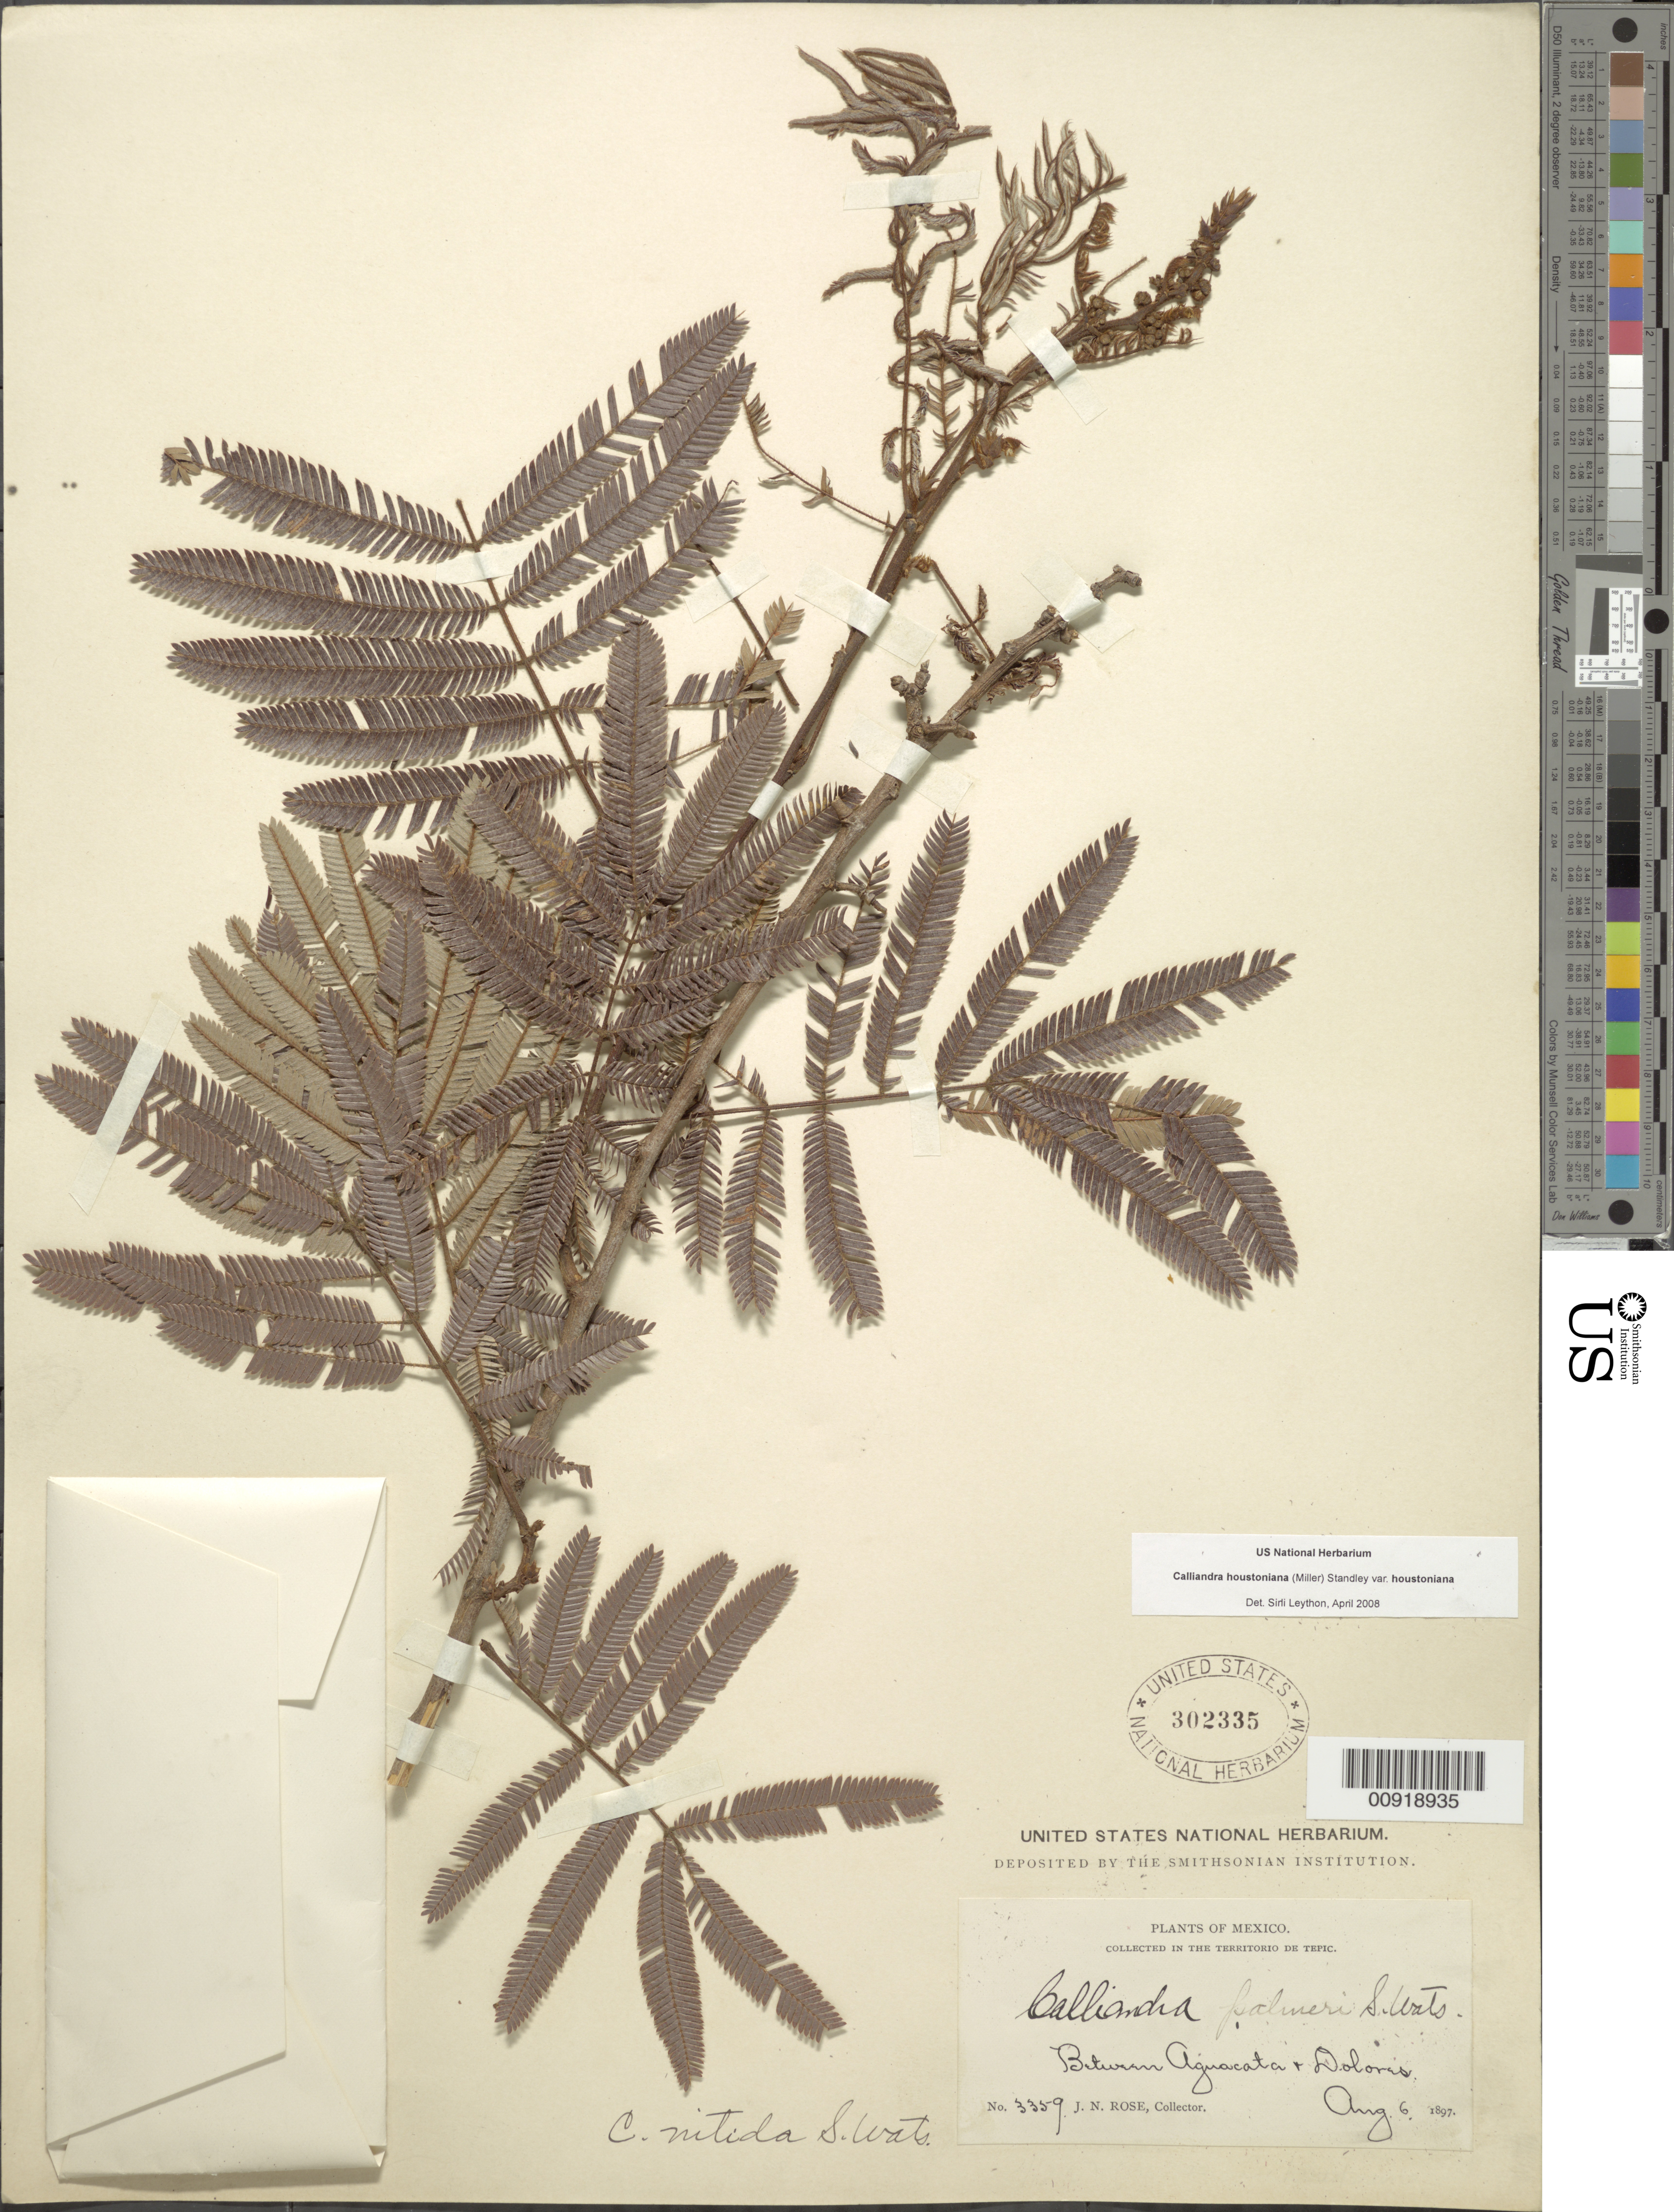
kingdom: Plantae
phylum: Tracheophyta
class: Magnoliopsida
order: Fabales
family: Fabaceae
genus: Calliandra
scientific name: Calliandra houstoniana var. houstoniana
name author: (Mill.) Standl.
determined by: Leython, S.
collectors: J. N. Rose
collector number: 3359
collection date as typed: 06 Aug 1897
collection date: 1897-08-06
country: Mexico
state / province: Nayarit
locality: Between Aguacata y Dolores in the Territorio de Tepic.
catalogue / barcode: US 302335